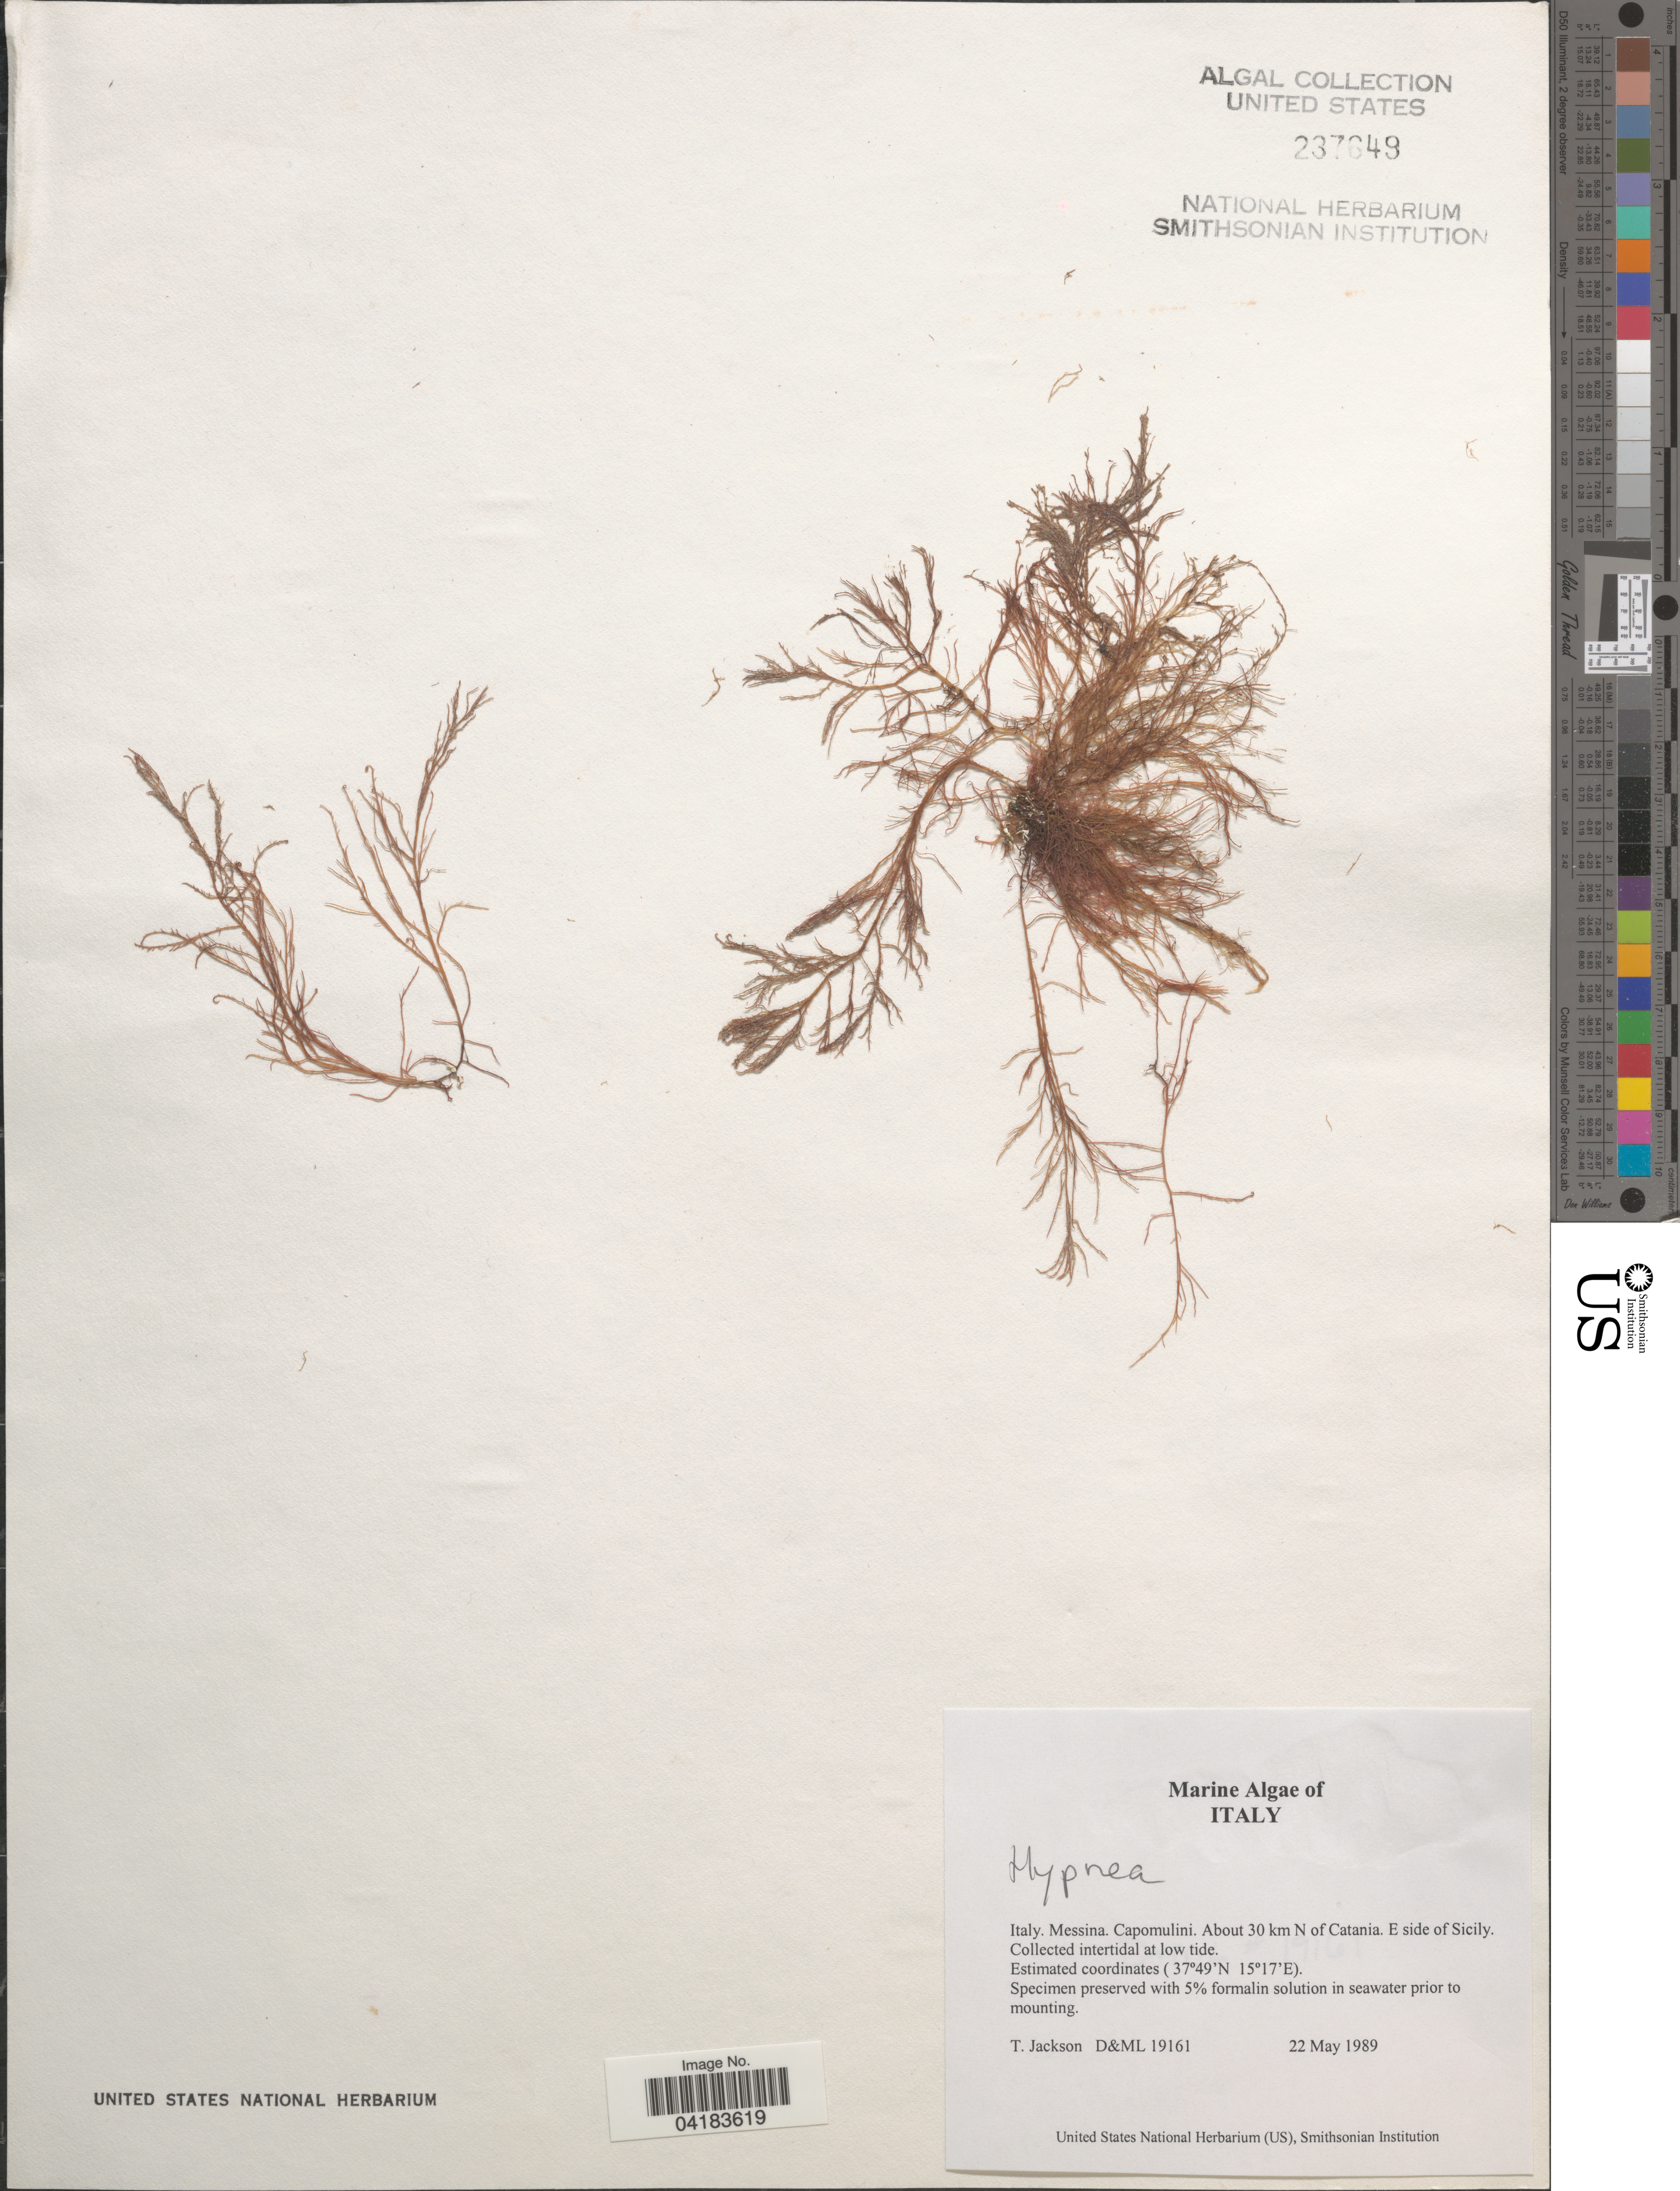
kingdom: Plantae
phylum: Rhodophyta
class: Florideophyceae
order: Gigartinales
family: Cystocloniaceae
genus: Hypnea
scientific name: Hypnea sp.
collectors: T. Jackson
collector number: D&ML19161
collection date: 1989-05-22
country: Italy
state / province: Siciliana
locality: Messina. Capomulini. About 30 km N of Catania. E side of Sicily.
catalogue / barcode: US 237649